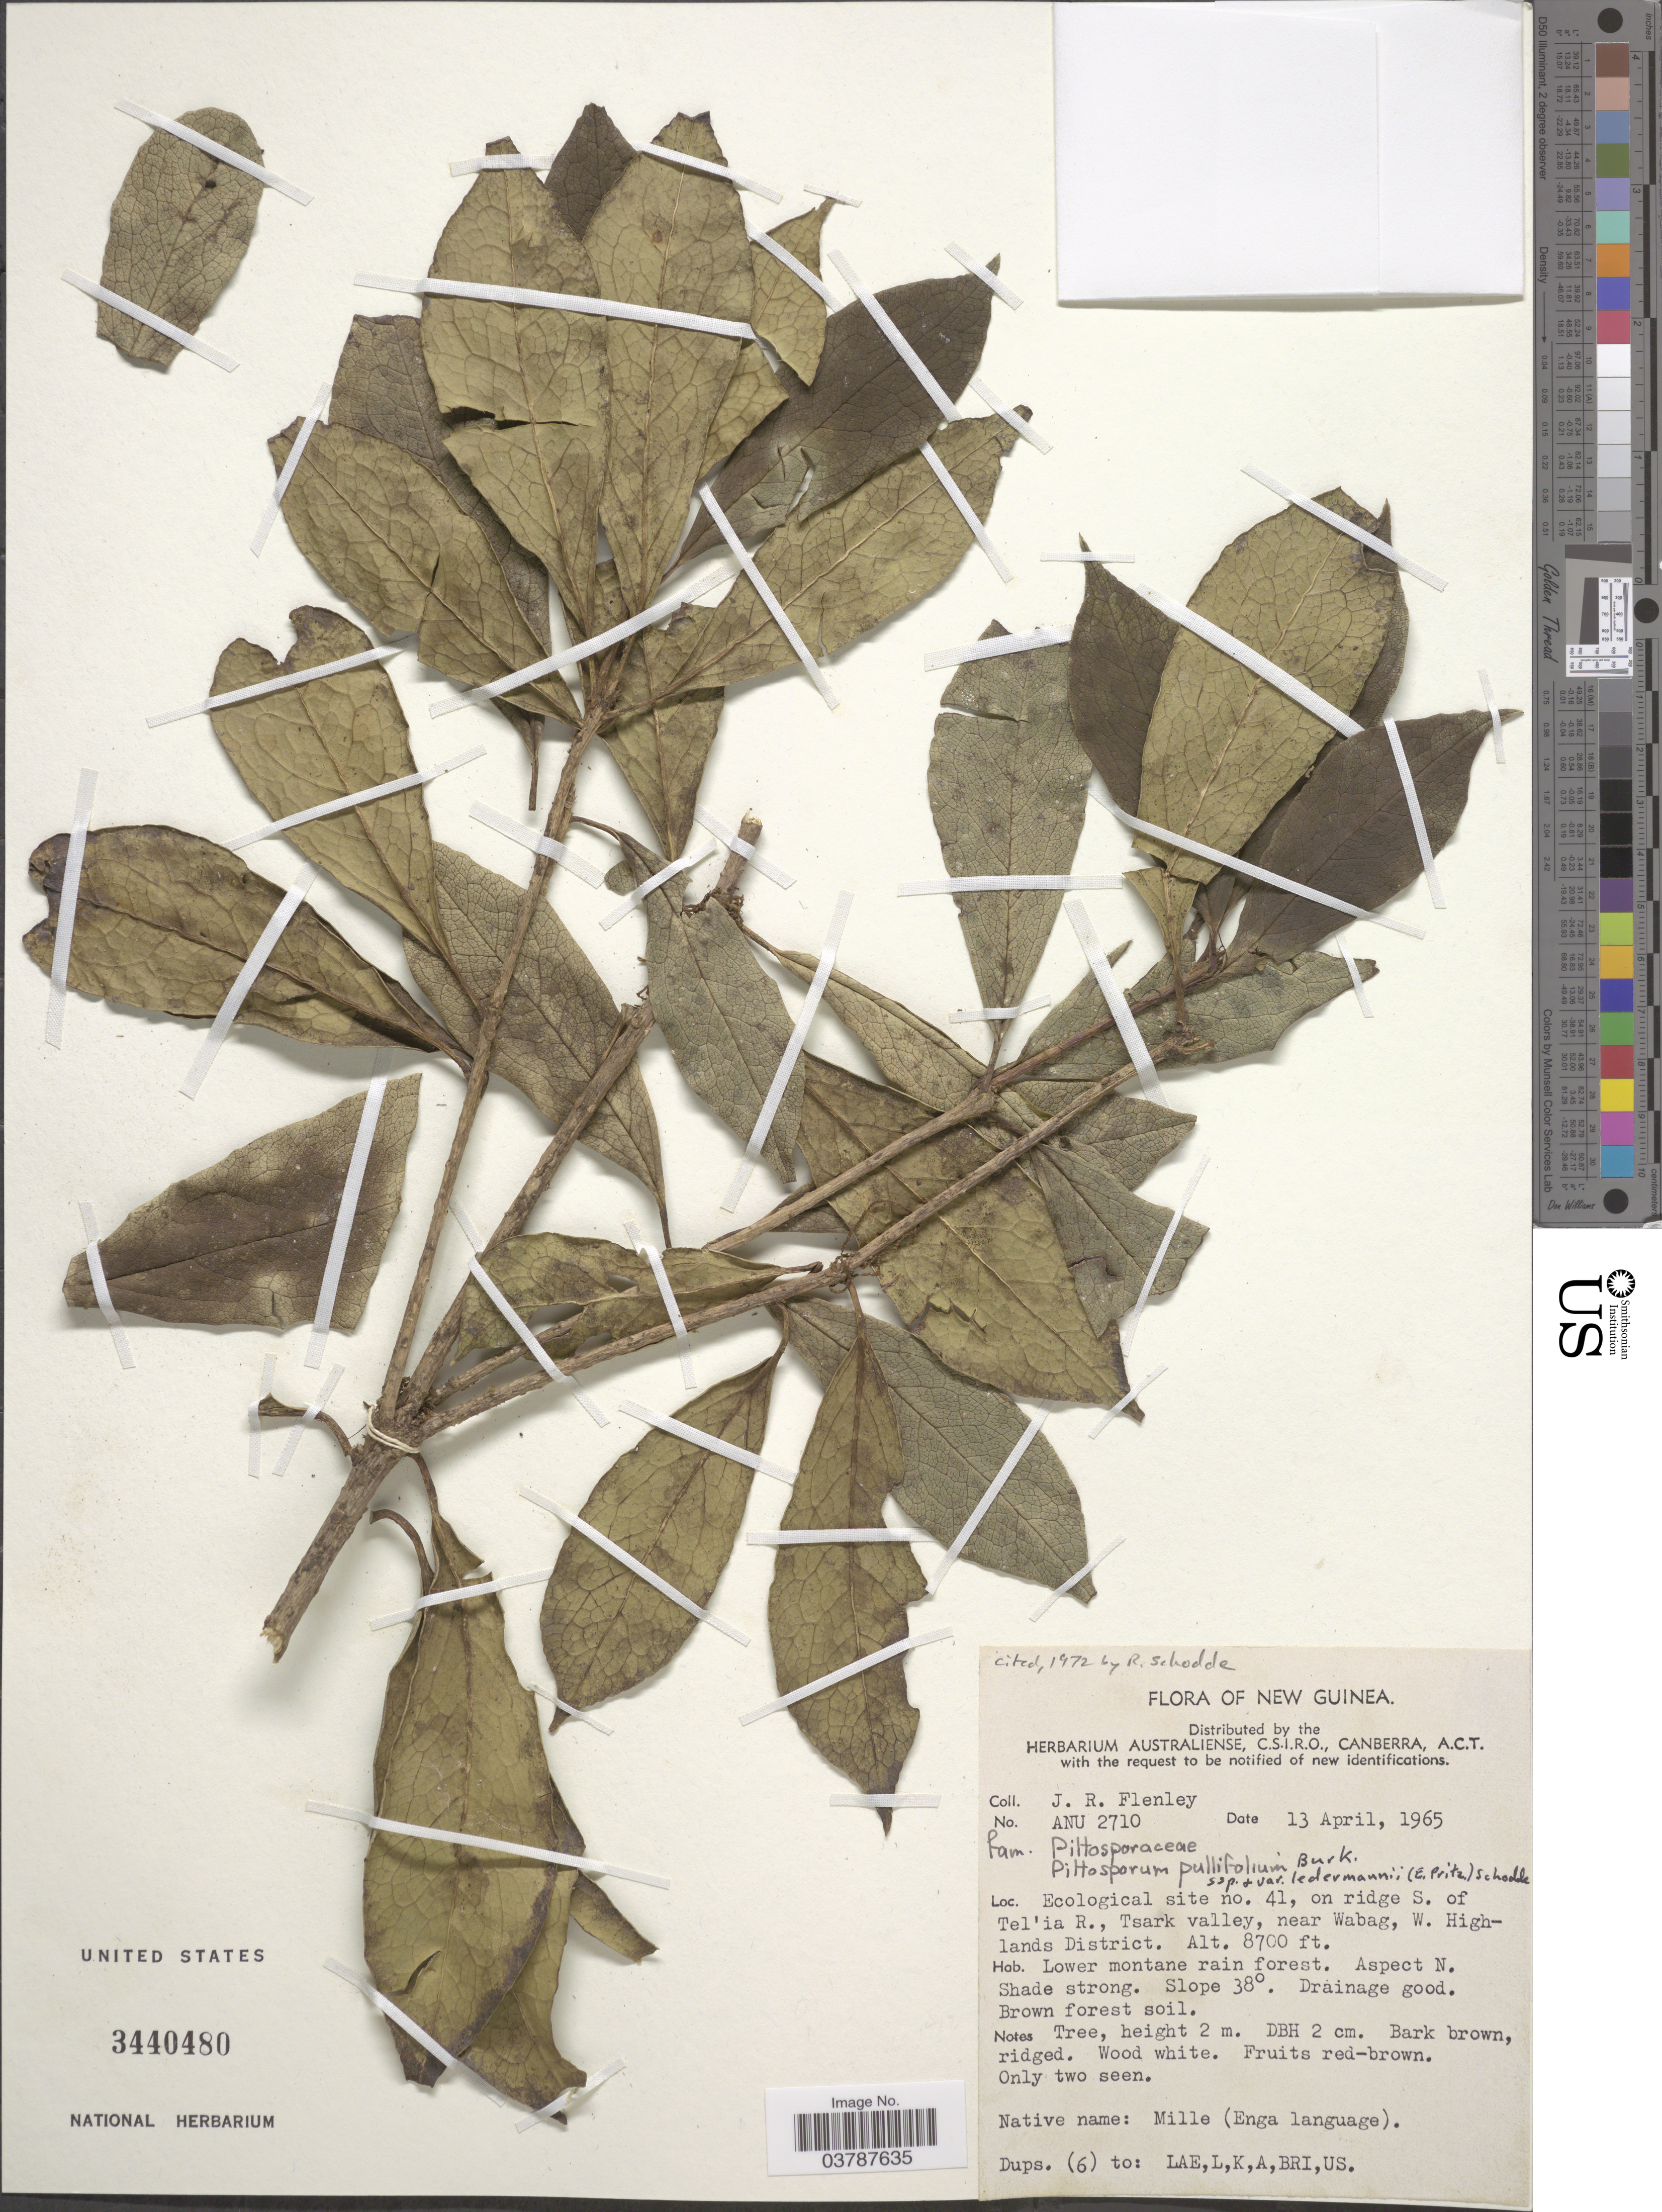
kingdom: Plantae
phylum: Tracheophyta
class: Magnoliopsida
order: Apiales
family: Pittosporaceae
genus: Pittosporum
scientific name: Pittosporum pullifolium subsp. ledermannii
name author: (E. Pritz.) Schodde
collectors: J. Flenley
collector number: ANU2710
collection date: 1965-04-13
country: Papua New Guinea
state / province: Western Highlands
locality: New Guinea. Ecological site no.41, on ridge S. of Tel'ia R., Tsark Valley, near Wabag, W. Highlands District.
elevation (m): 2652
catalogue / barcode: US 3440480